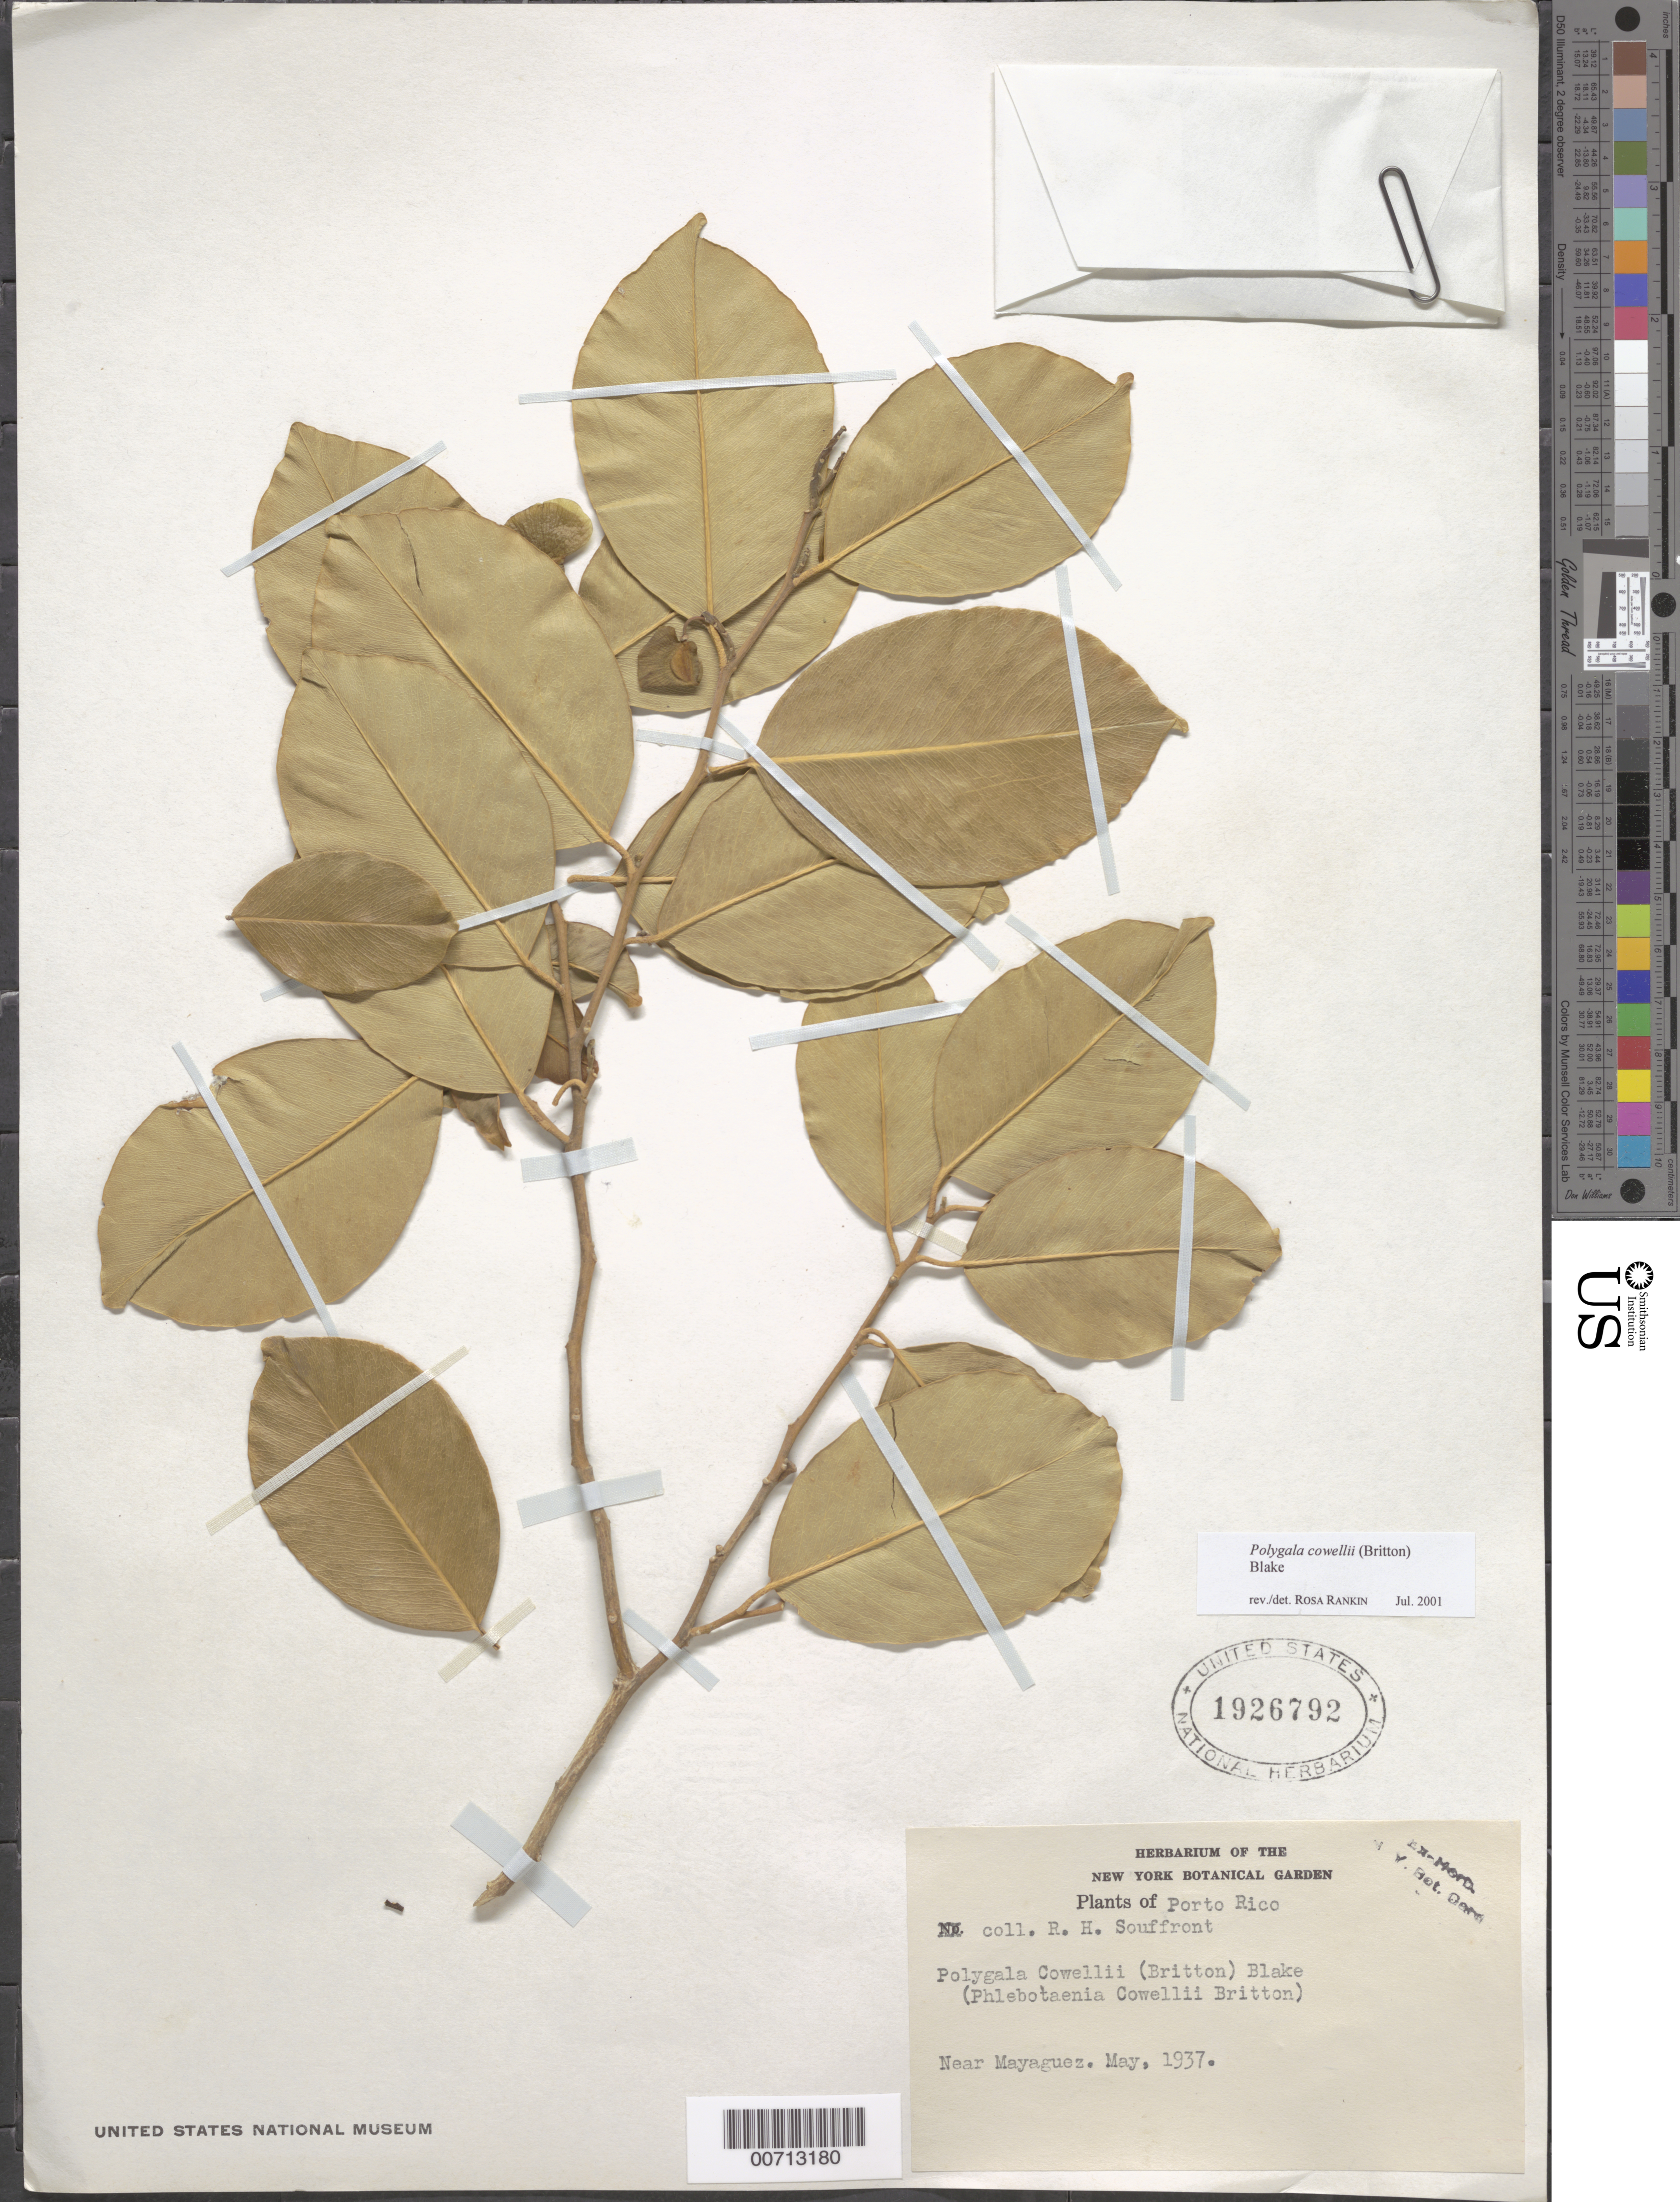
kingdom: Plantae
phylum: Tracheophyta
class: Magnoliopsida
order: Fabales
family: Polygalaceae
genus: Phlebotaenia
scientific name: Phlebotaenia cowellii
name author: Britton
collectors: R. Souffront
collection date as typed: May 1937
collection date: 1937-05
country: Puerto Rico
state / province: Mayaguez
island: Greater Antilles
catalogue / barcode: US 1926792